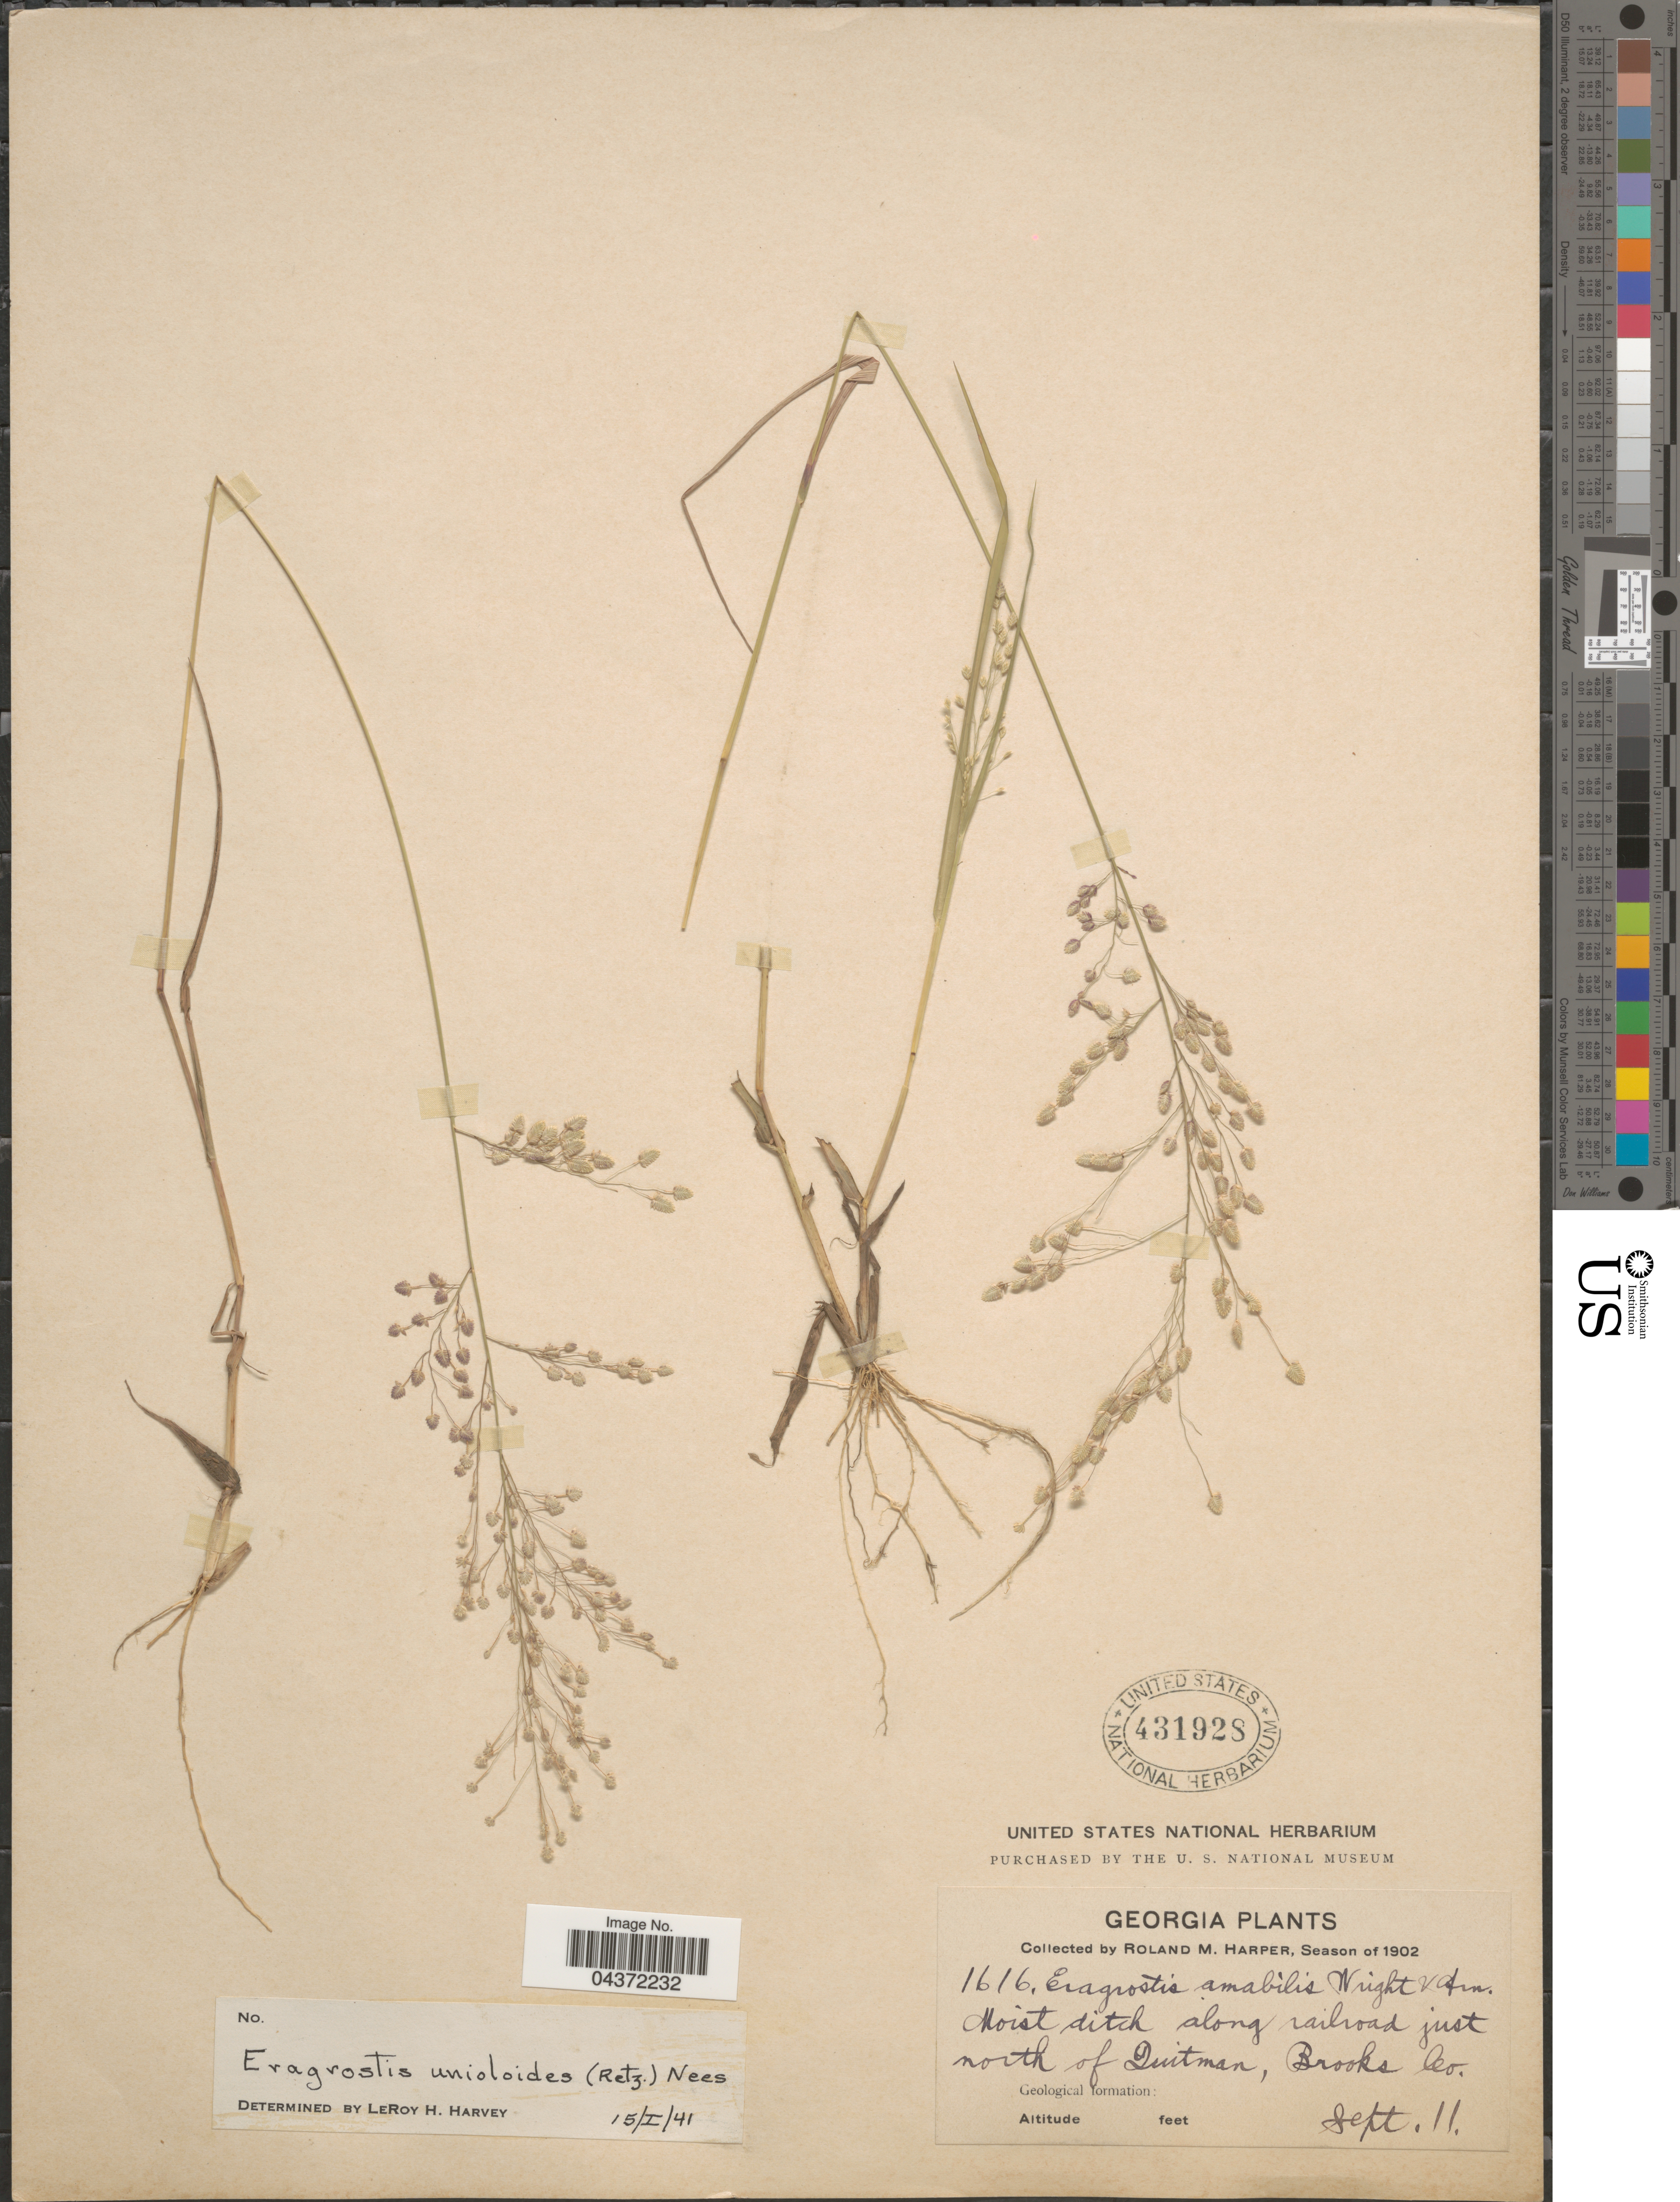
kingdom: Plantae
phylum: Tracheophyta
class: Liliopsida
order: Poales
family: Poaceae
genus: Eragrostis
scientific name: Eragrostis unioloides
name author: (Retz.) Nees ex Steud.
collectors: R. M. Harper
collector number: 1616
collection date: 1902-09-11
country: United States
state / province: Georgia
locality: Moist ditch along railroad just north of Duitman, Brooks Co.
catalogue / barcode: US 431928